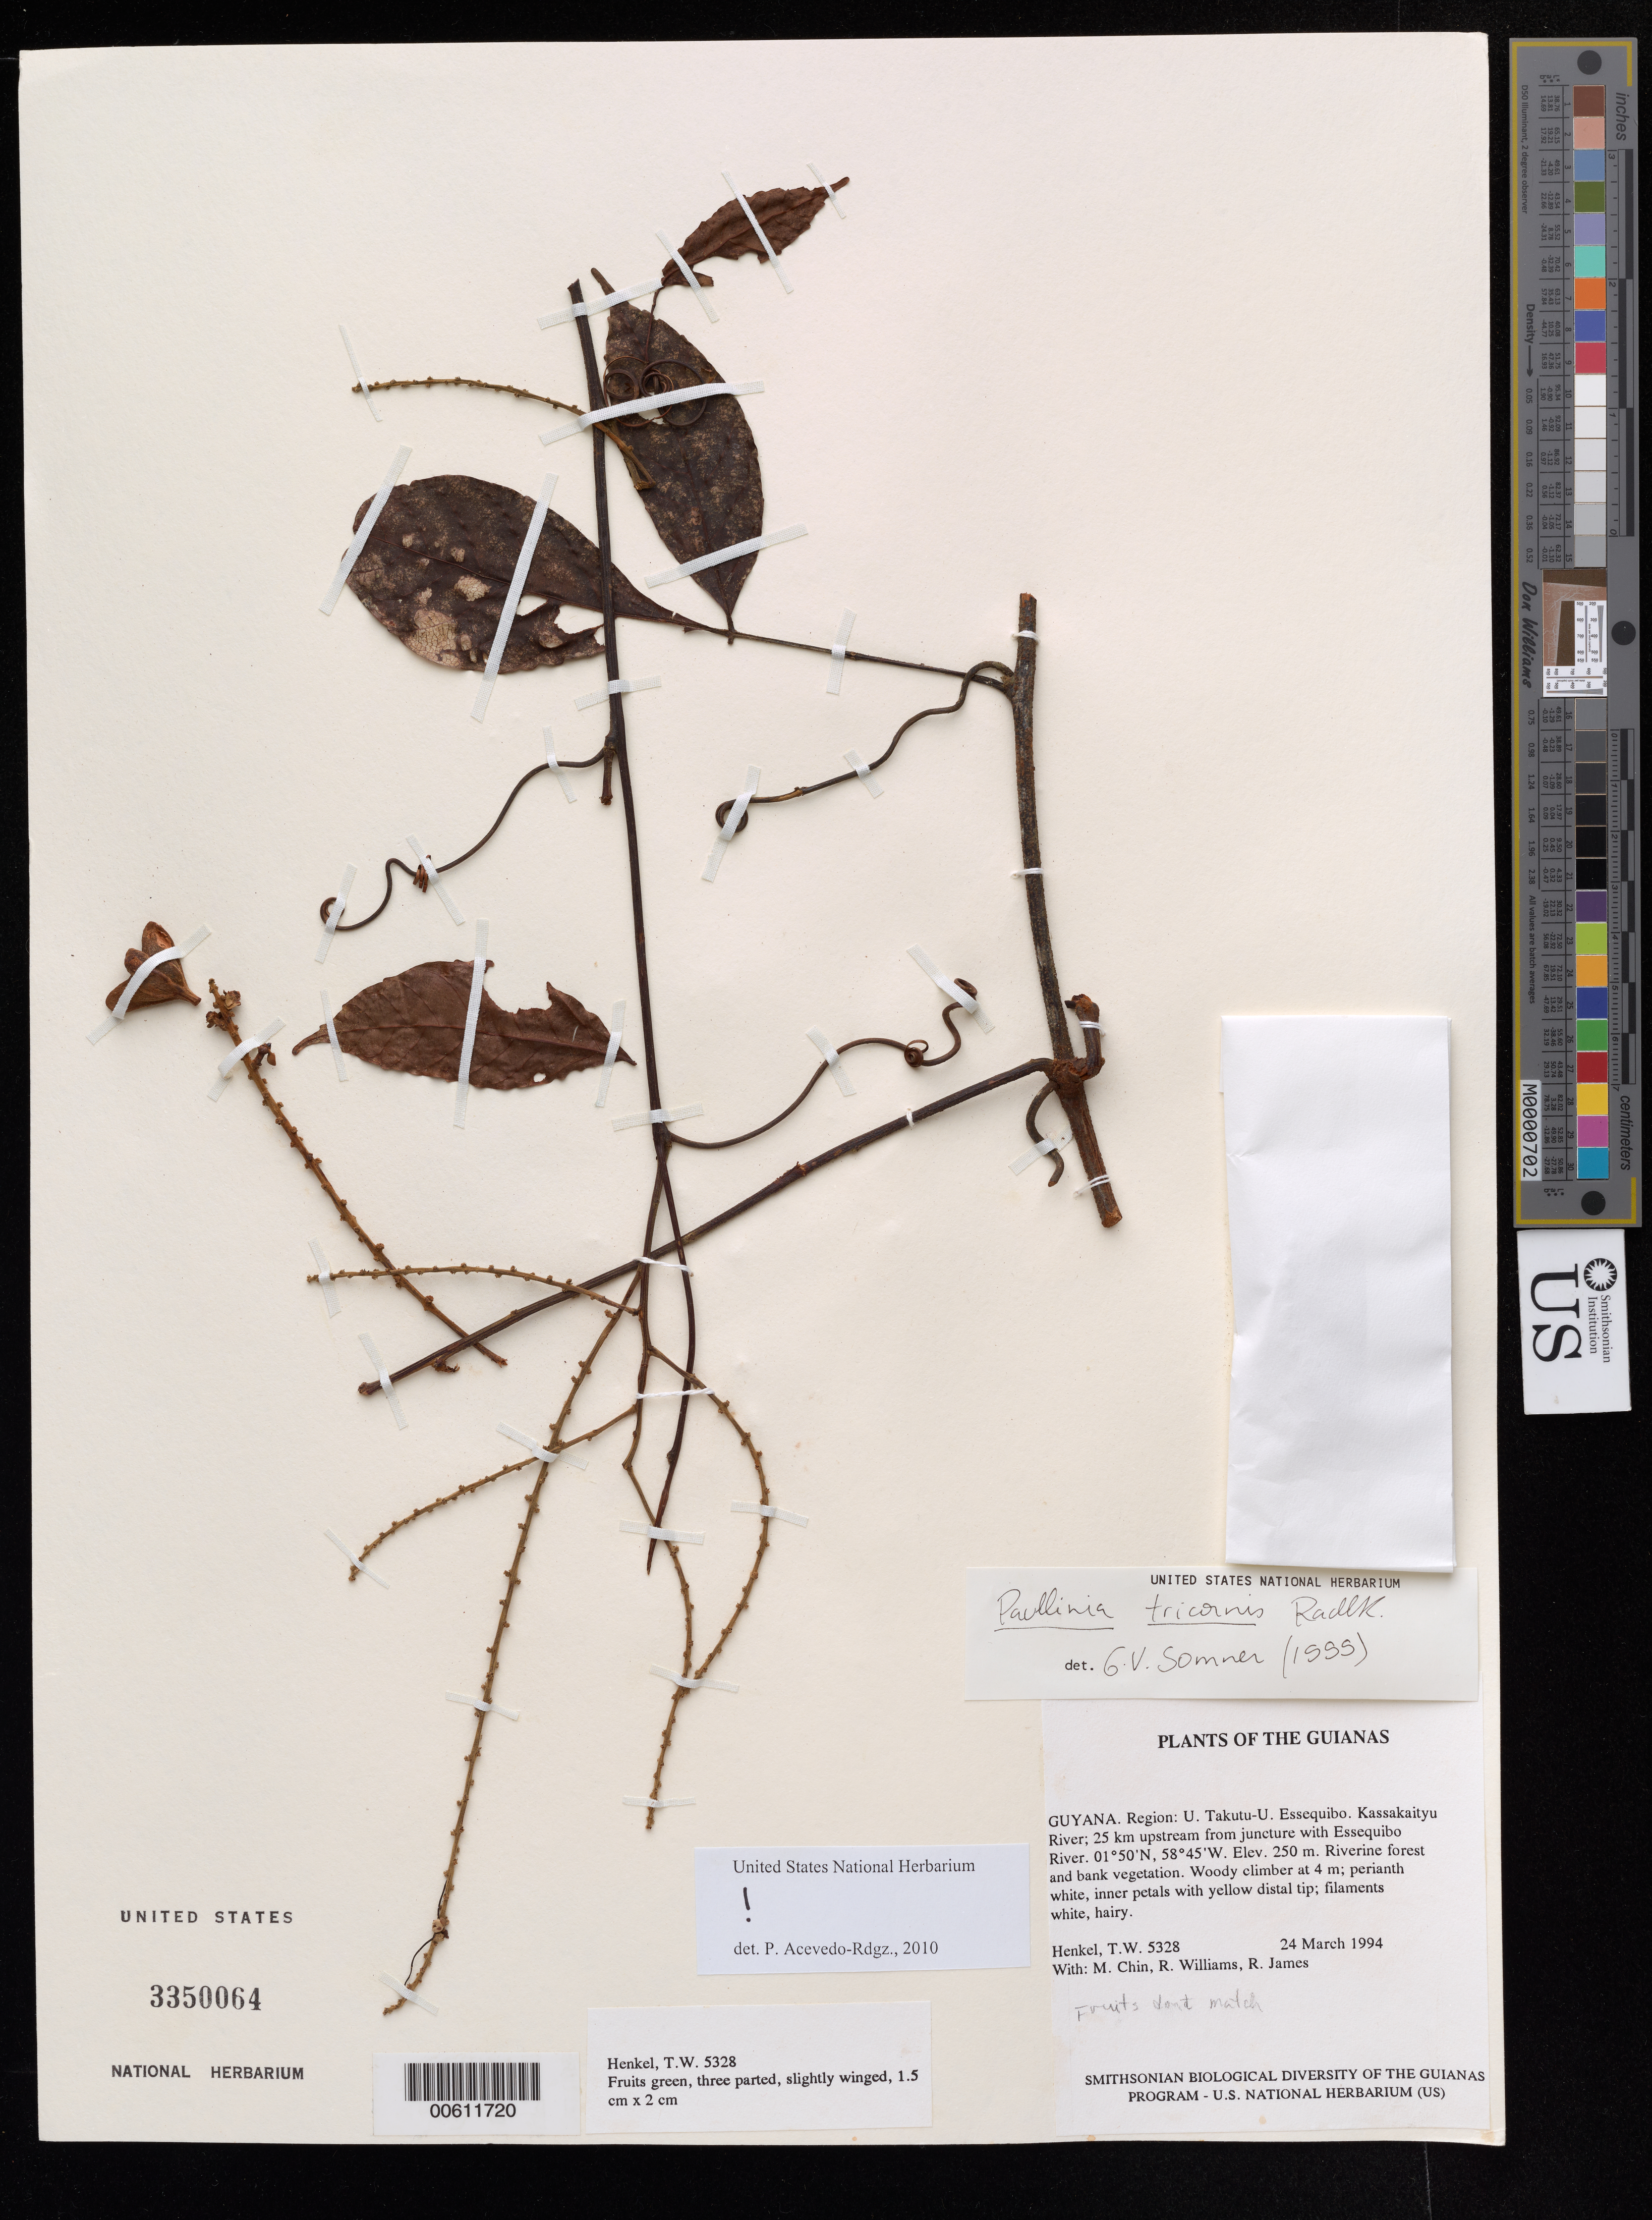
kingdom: Plantae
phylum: Tracheophyta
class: Magnoliopsida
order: Sapindales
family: Sapindaceae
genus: Paullinia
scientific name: Paullinia tricornis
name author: Radlk.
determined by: Acevedo-Rodríguez, P., (BOT), Smithsonian Institution - National Museum of Natural History (UNITED STATES)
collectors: T. Henkel, M. Chin, R. Williams & R. James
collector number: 5328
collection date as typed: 24 March 1994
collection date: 1994-03-24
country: Guyana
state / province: U. Takutu-U. Essequibo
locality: Kassakaityu River; 25 km upstream from juncture with Essequibo River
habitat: Riverine forest and bank vegetation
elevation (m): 250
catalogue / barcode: US 3350064